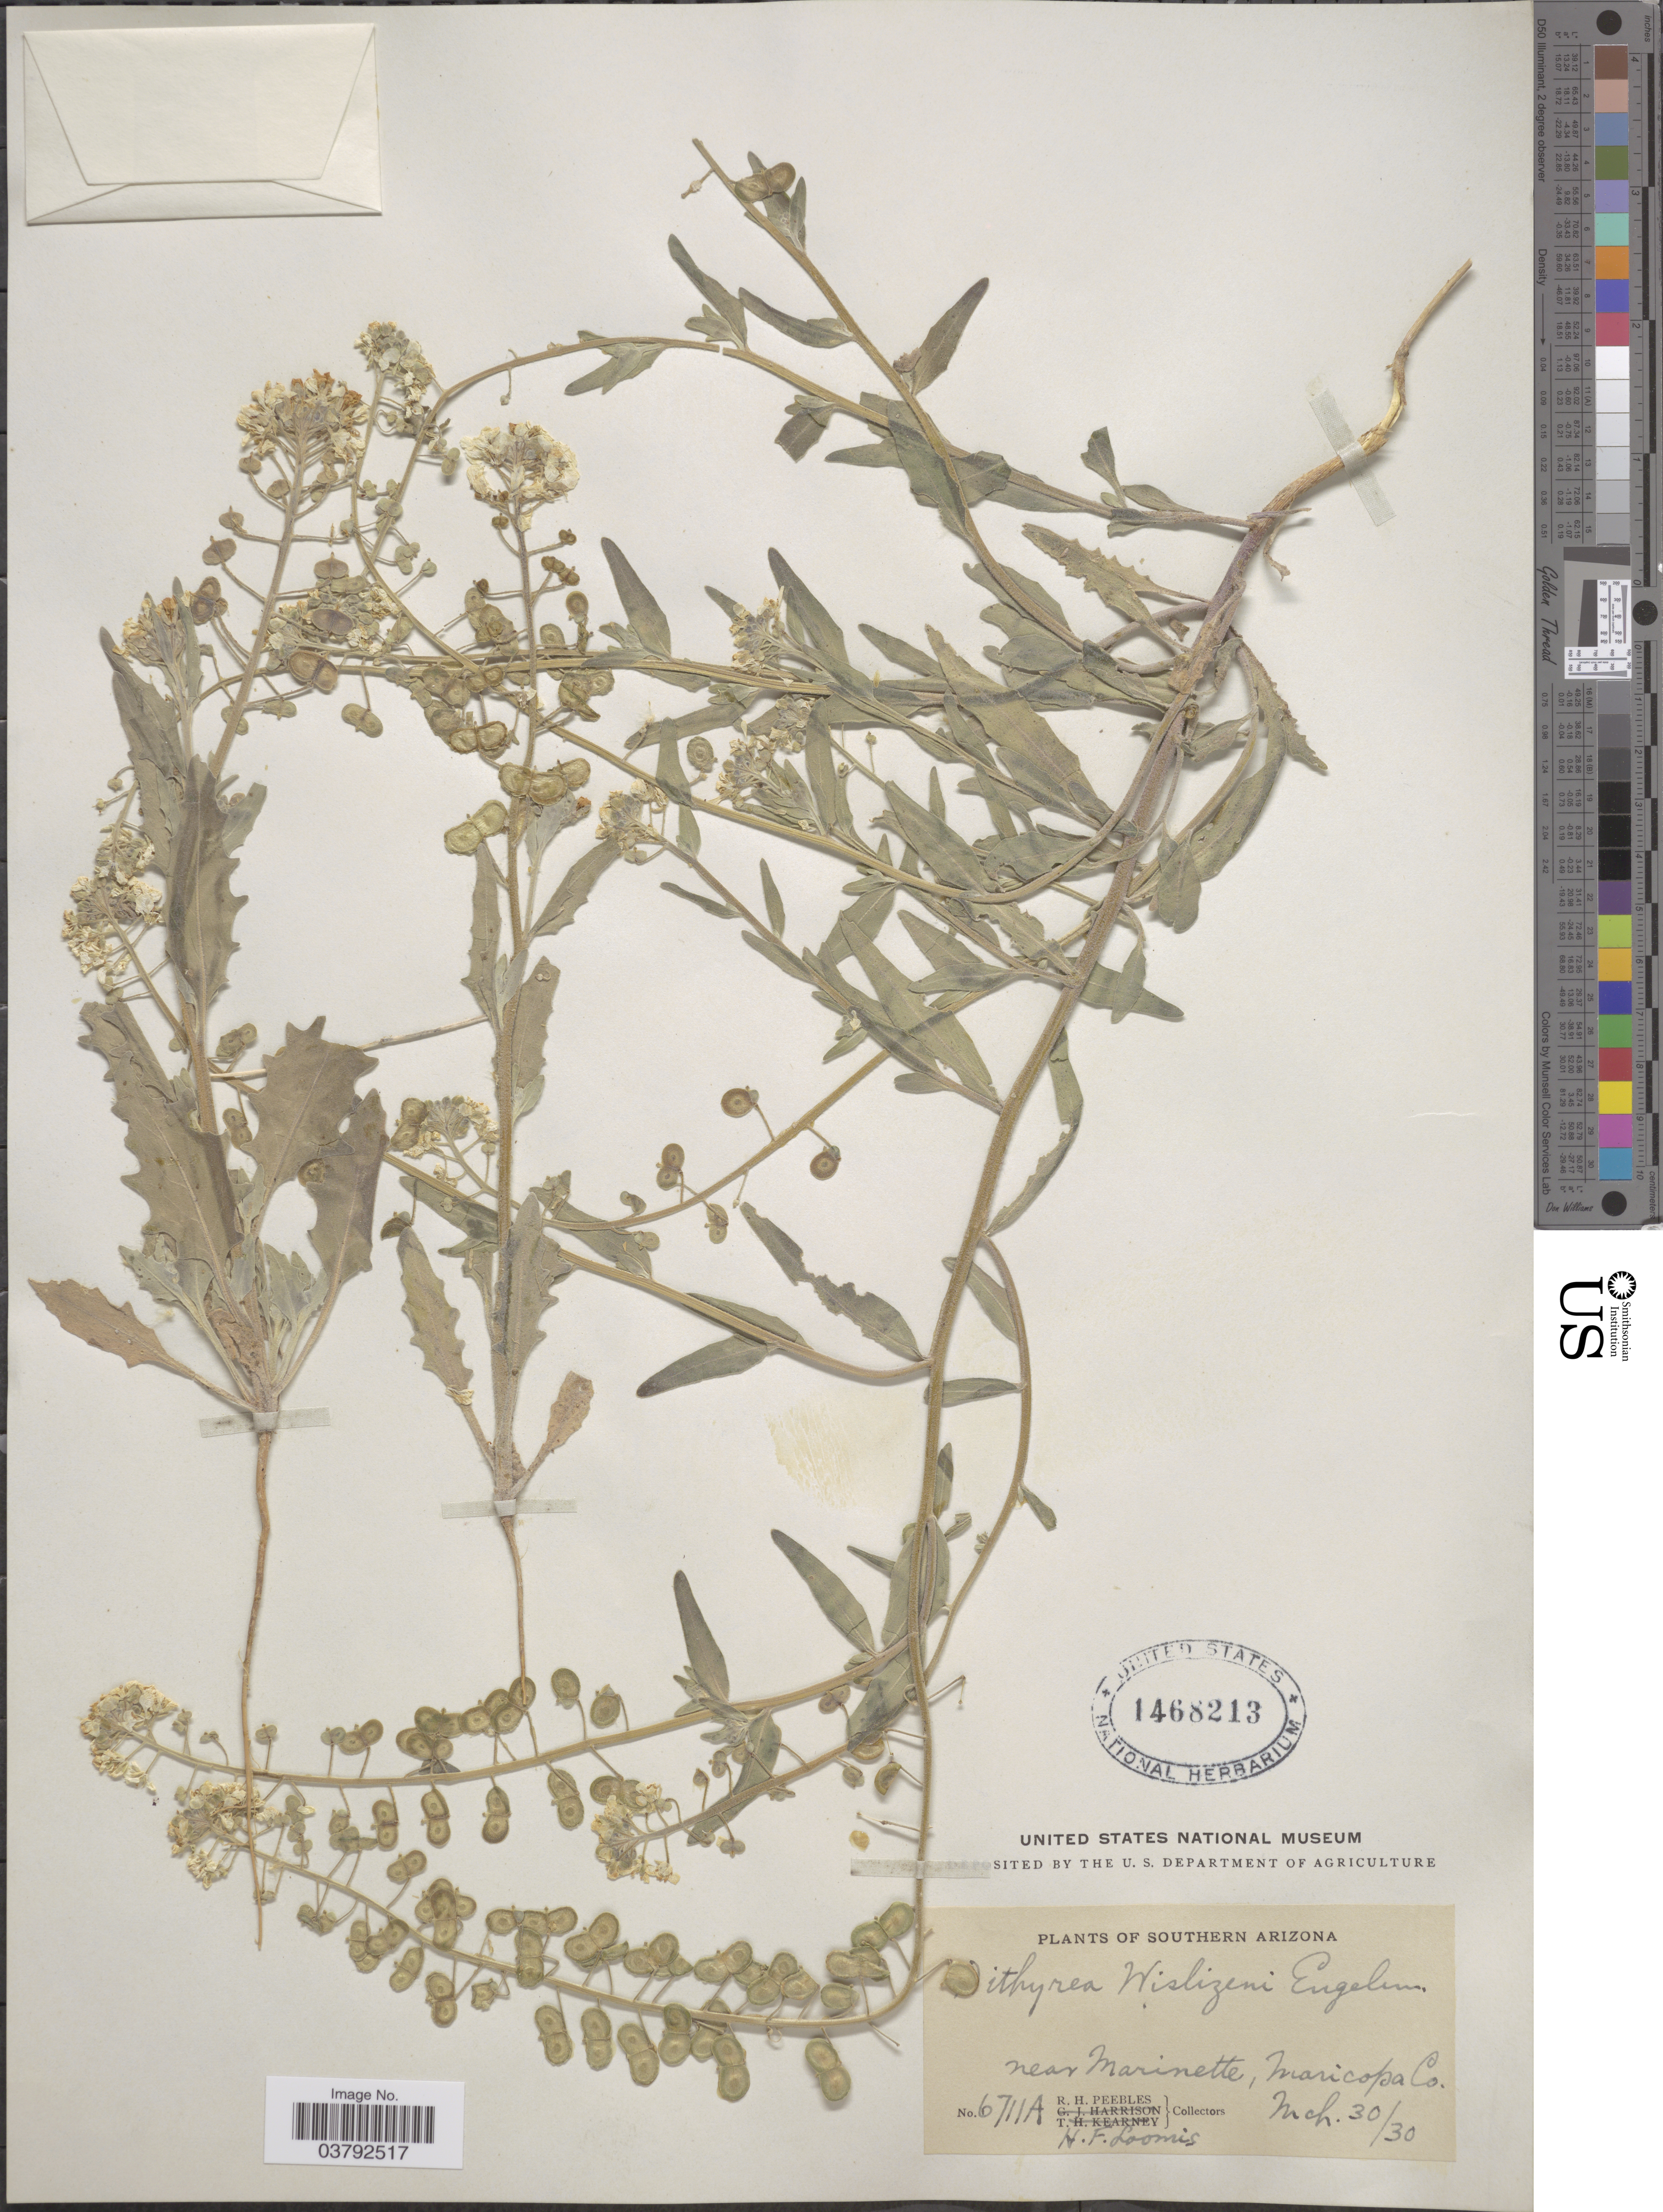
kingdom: Plantae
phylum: Tracheophyta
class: Magnoliopsida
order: Brassicales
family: Brassicaceae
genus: Dithyrea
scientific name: Dithyrea wislizeni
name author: Engelm.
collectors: R. H. Peebles & H. F. Loomis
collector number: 6711A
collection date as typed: Transcribed d/m/y: 30/3/30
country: United States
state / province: Arizona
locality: Southern Arizona. Near Marinette, Maricopa Co.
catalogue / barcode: US 1468213